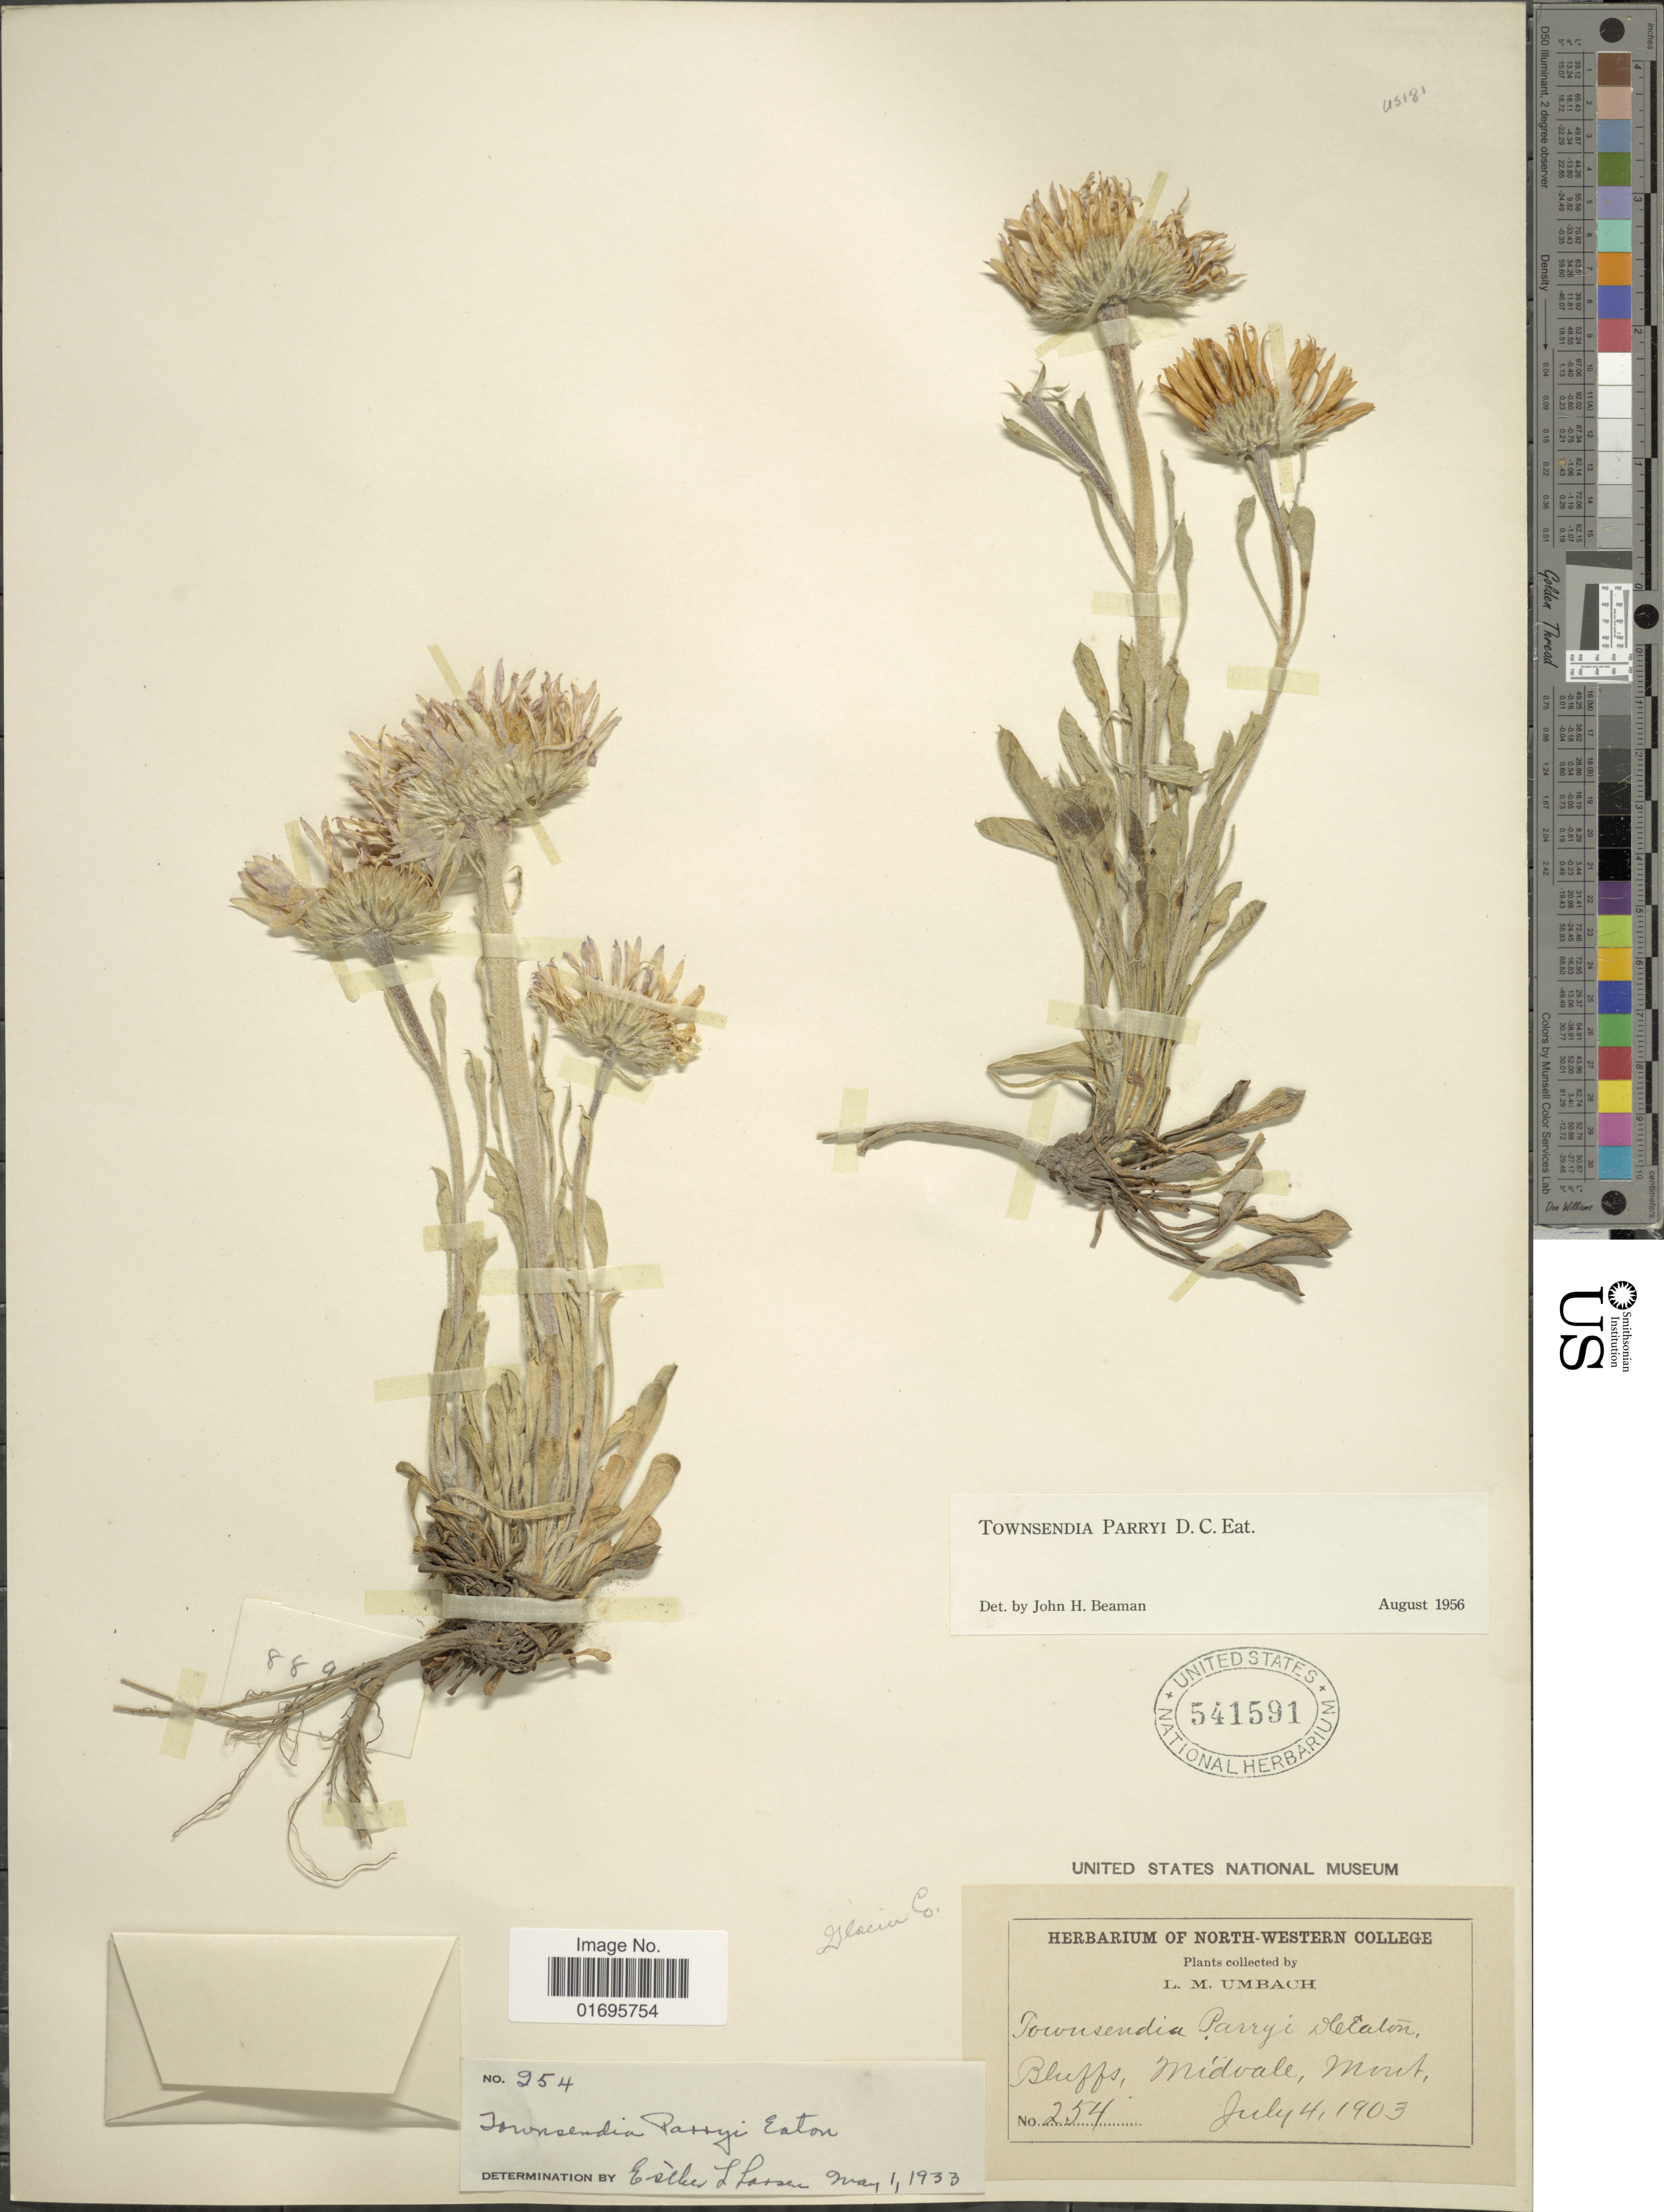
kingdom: Plantae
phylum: Tracheophyta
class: Magnoliopsida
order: Asterales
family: Asteraceae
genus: Townsendia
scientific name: Townsendia parryi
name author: D.C. Eaton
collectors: L. M. Umbach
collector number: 254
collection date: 1903-07-04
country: United States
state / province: Montana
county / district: Lincoln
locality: Bluffs, Midvale, Mont.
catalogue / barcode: US 541591